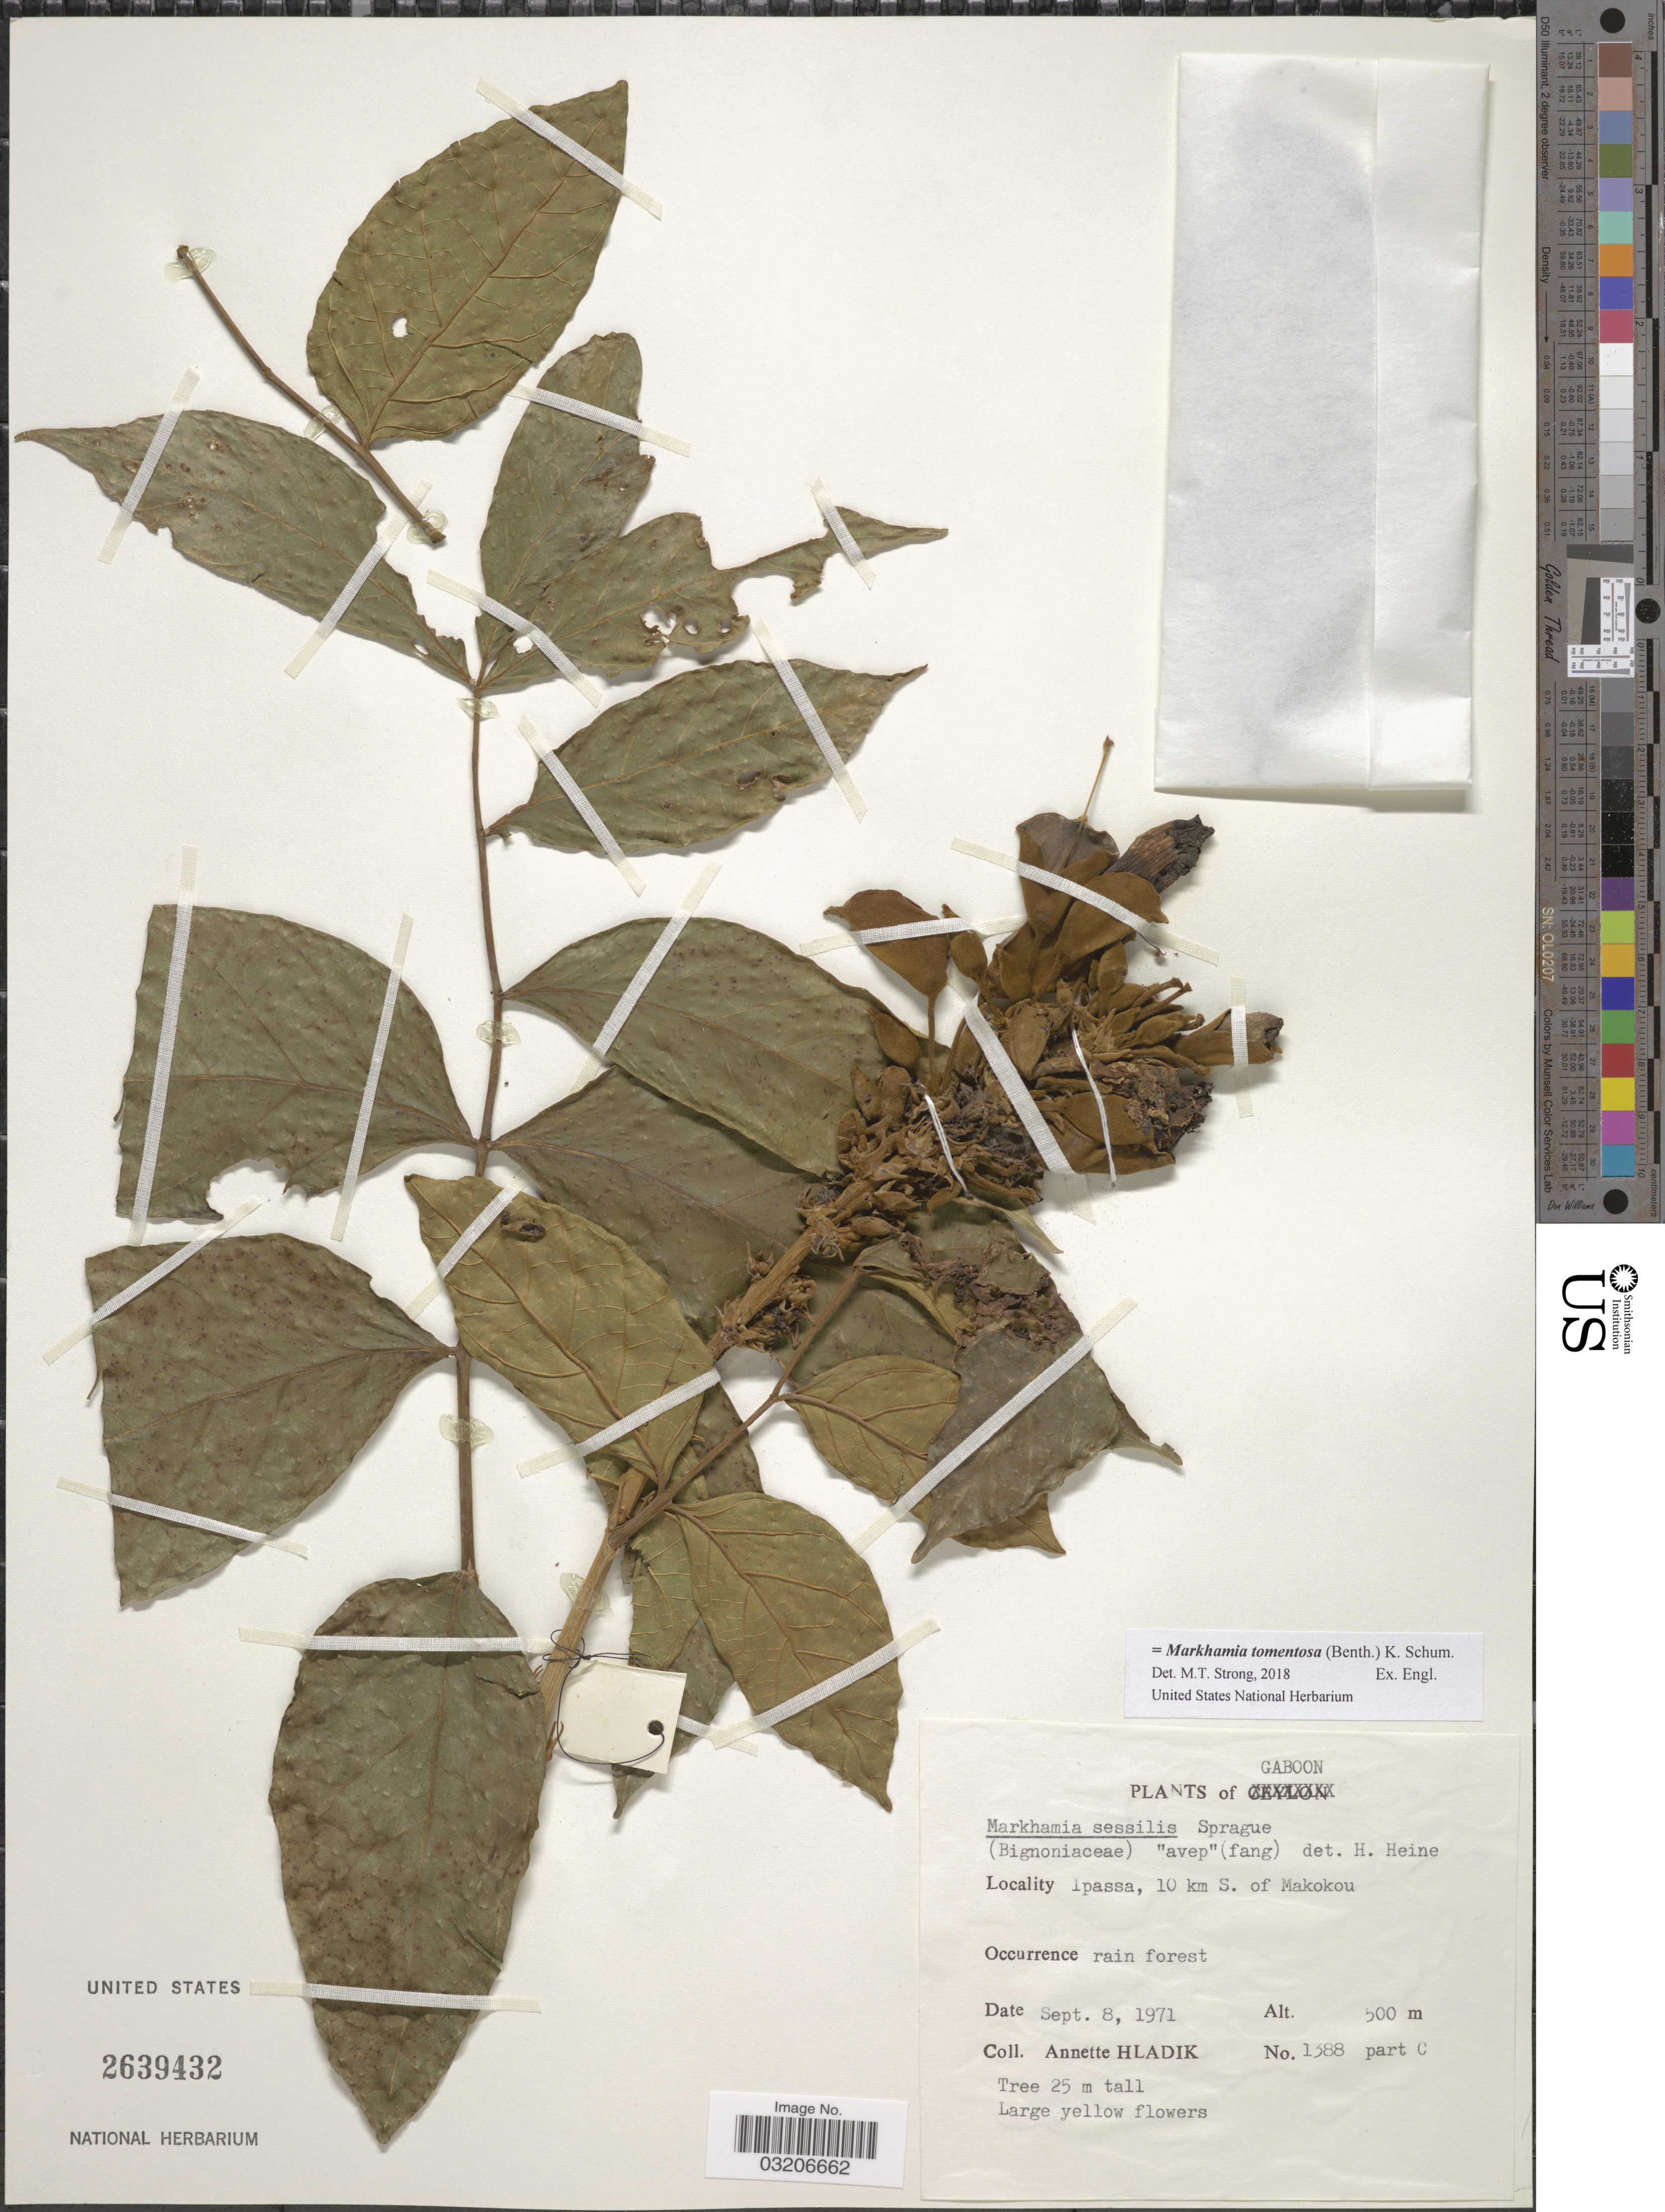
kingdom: Plantae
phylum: Tracheophyta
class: Magnoliopsida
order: Lamiales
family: Bignoniaceae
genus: Markhamia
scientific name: Markhamia tomentosa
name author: (Benth.) K. Schum. ex Engl.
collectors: A. Hladik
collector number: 1388 part C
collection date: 1971-09-08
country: Gabon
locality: Gaboon. Ipassa, 10 km S. of Makokou. Rain forest.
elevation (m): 500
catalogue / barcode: US 2639432